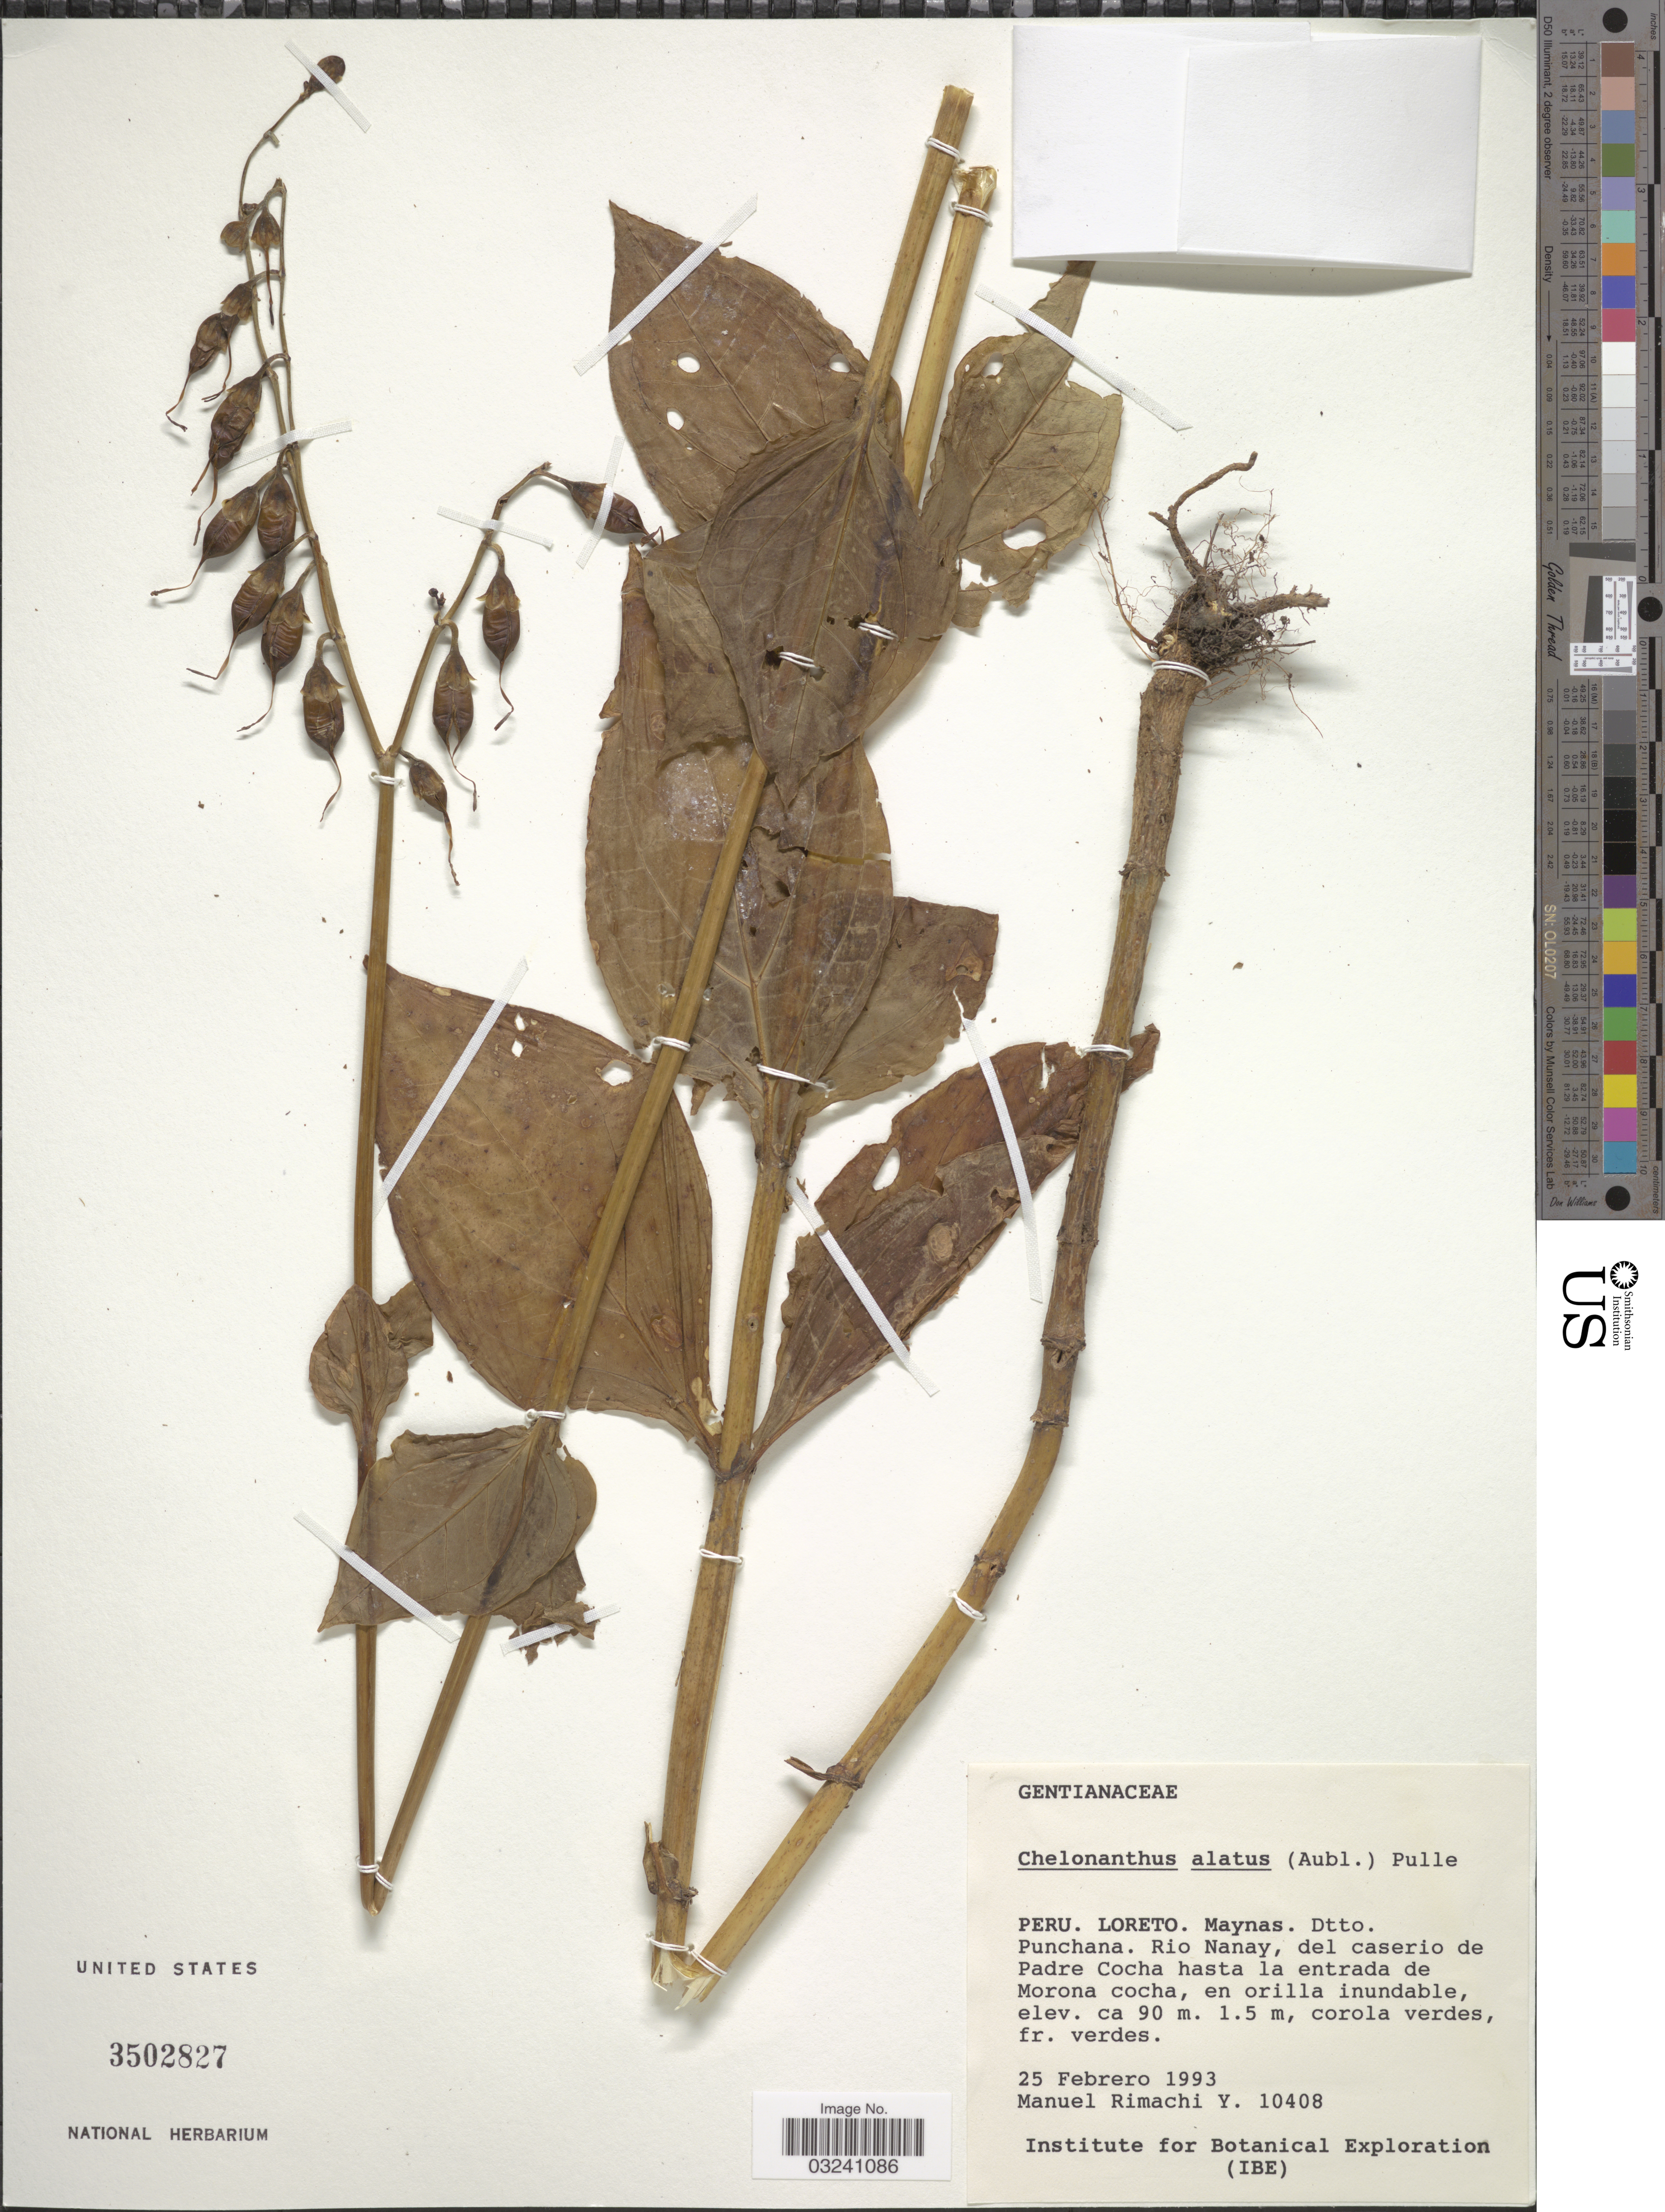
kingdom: Plantae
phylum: Tracheophyta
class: Magnoliopsida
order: Gentianales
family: Gentianaceae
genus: Chelonanthus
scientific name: Chelonanthus acutangulus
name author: (Ruiz & Pav.) Gilg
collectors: M. Rimachi Y.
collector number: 10408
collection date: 1993-02-25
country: Peru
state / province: Loreto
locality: Maynas. Dtto. Punchana. Rio Nanay, del caserio de Padre Cocha hasta la entrada de Morona cocha.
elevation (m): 90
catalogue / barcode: US 3502827